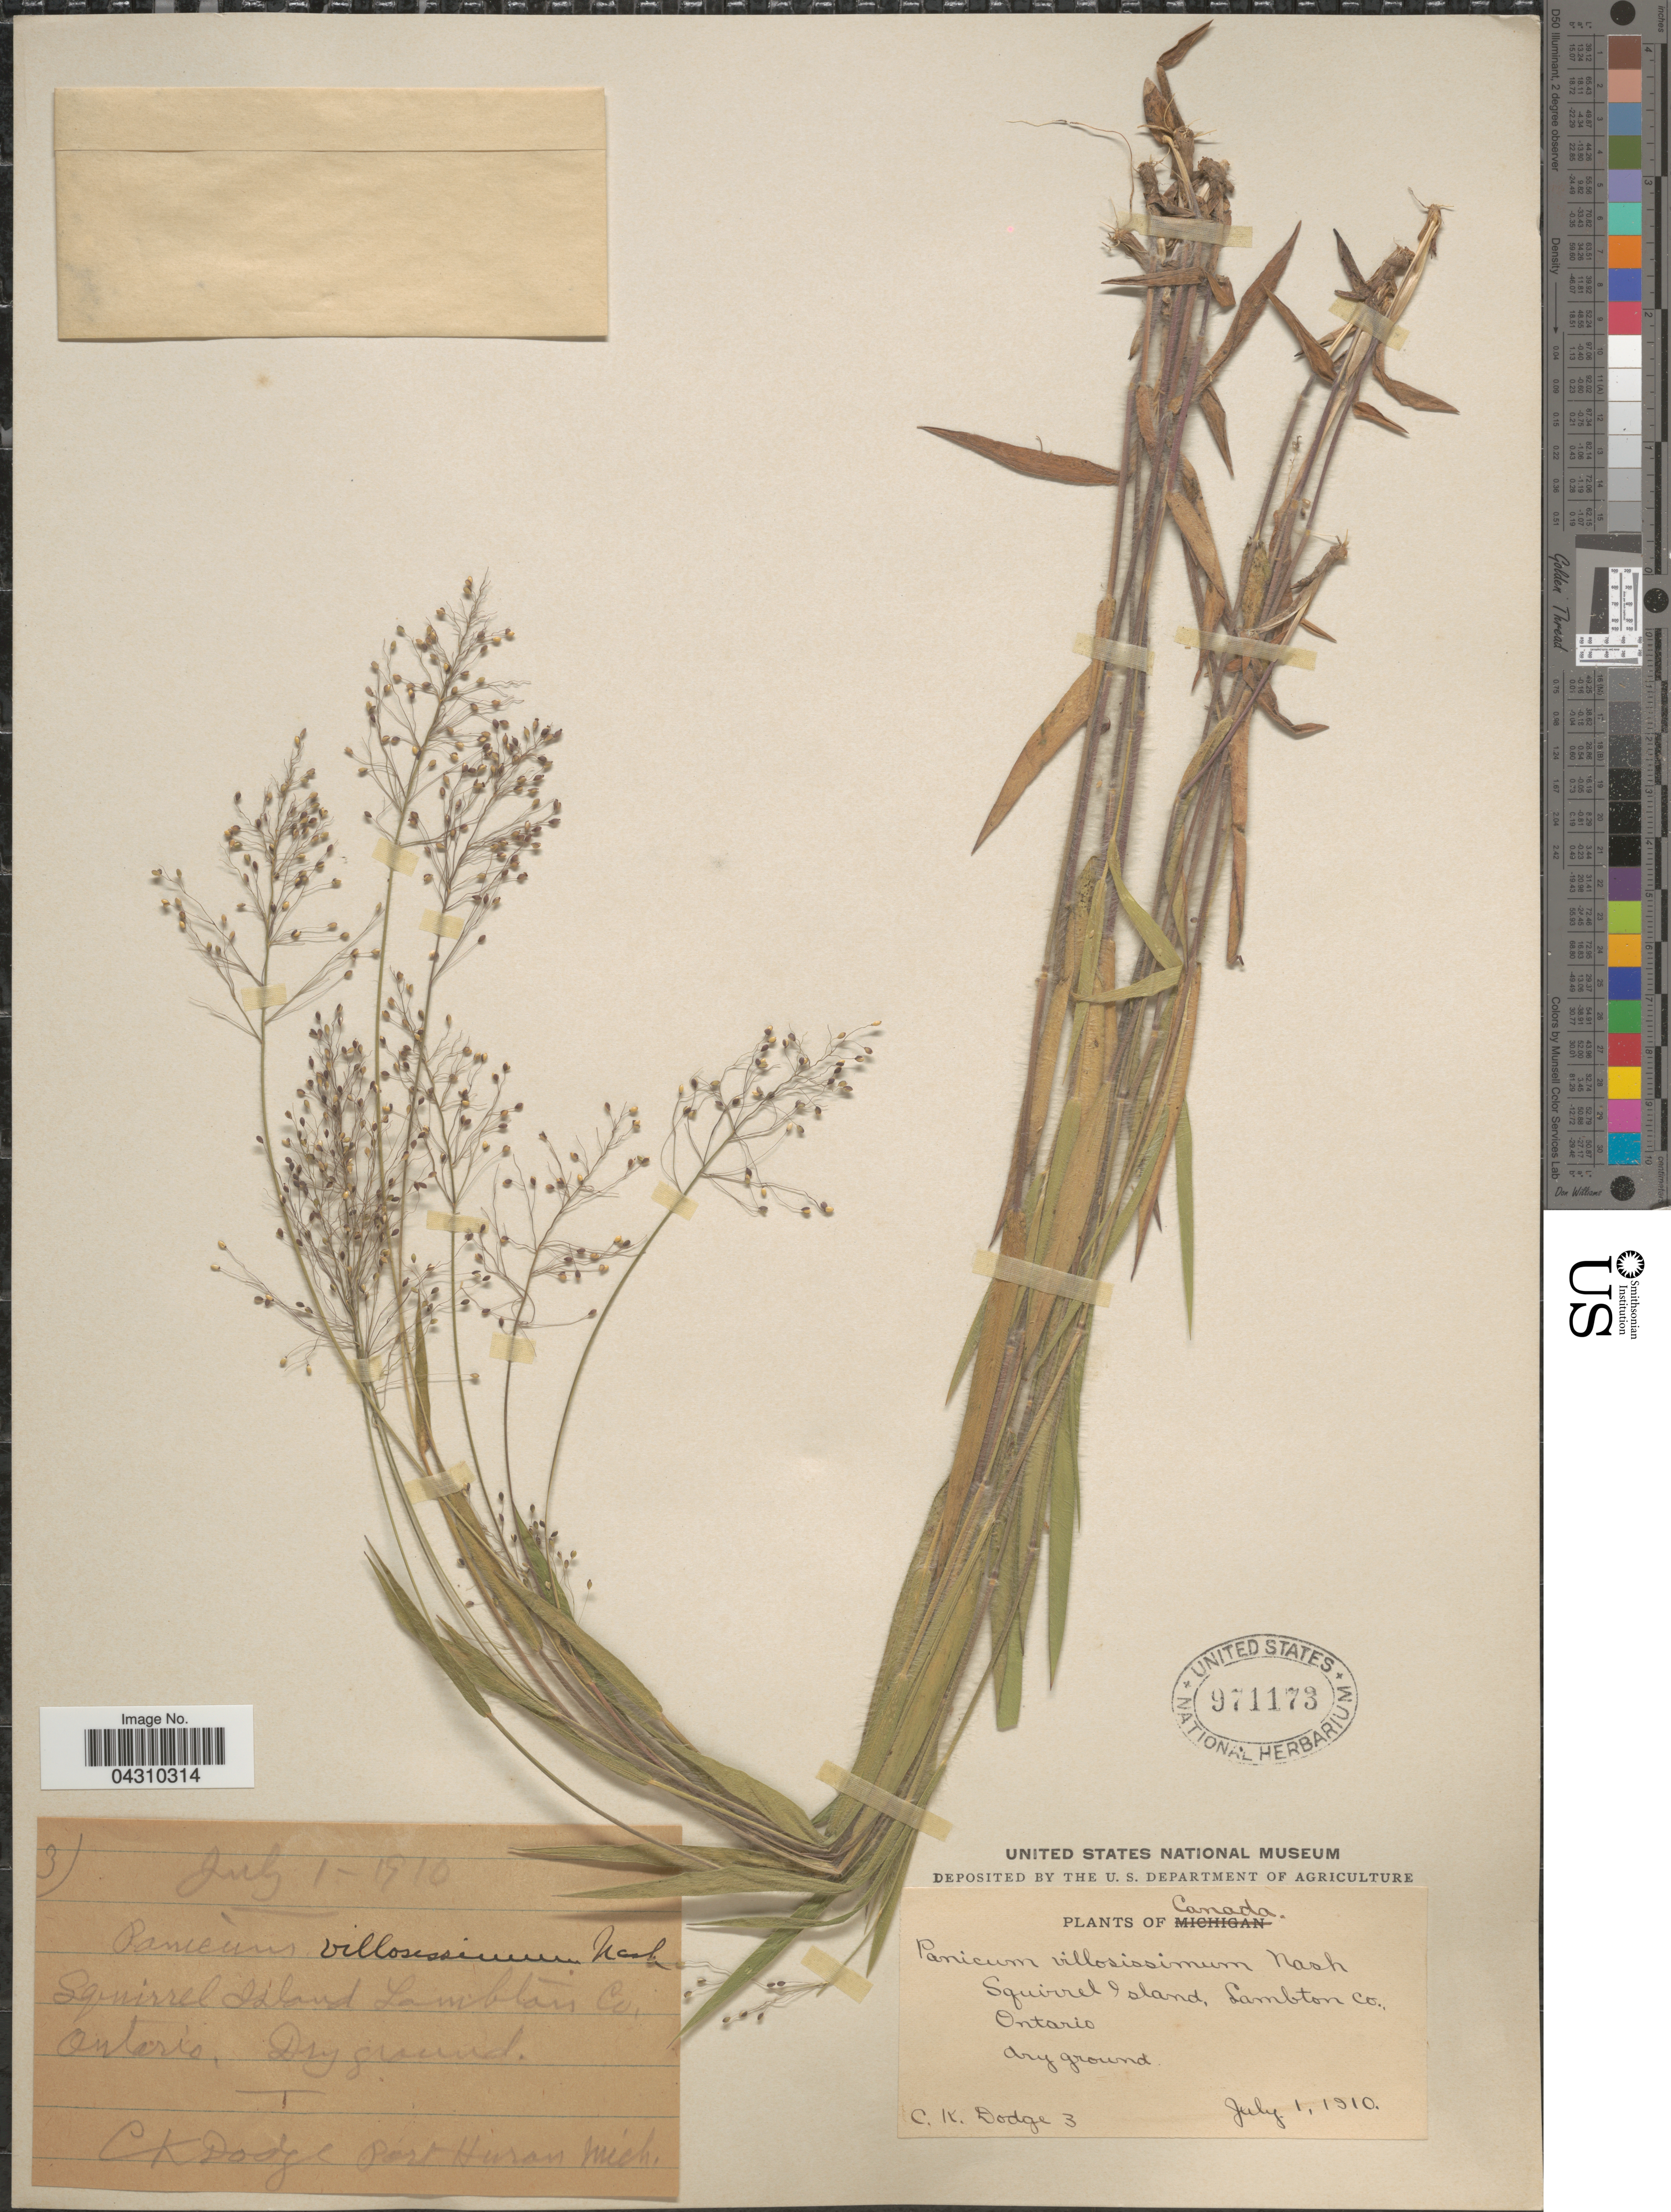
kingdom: Plantae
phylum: Tracheophyta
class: Liliopsida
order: Poales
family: Poaceae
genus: Dichanthelium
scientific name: Dichanthelium acuminatum var. acuminatum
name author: (Sw.) Gould & C.A. Clark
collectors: C. Dodge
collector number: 3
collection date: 1910-07-01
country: Canada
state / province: Ontario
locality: Squirrel Island, Lambton Co. Dry ground.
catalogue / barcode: US 971173